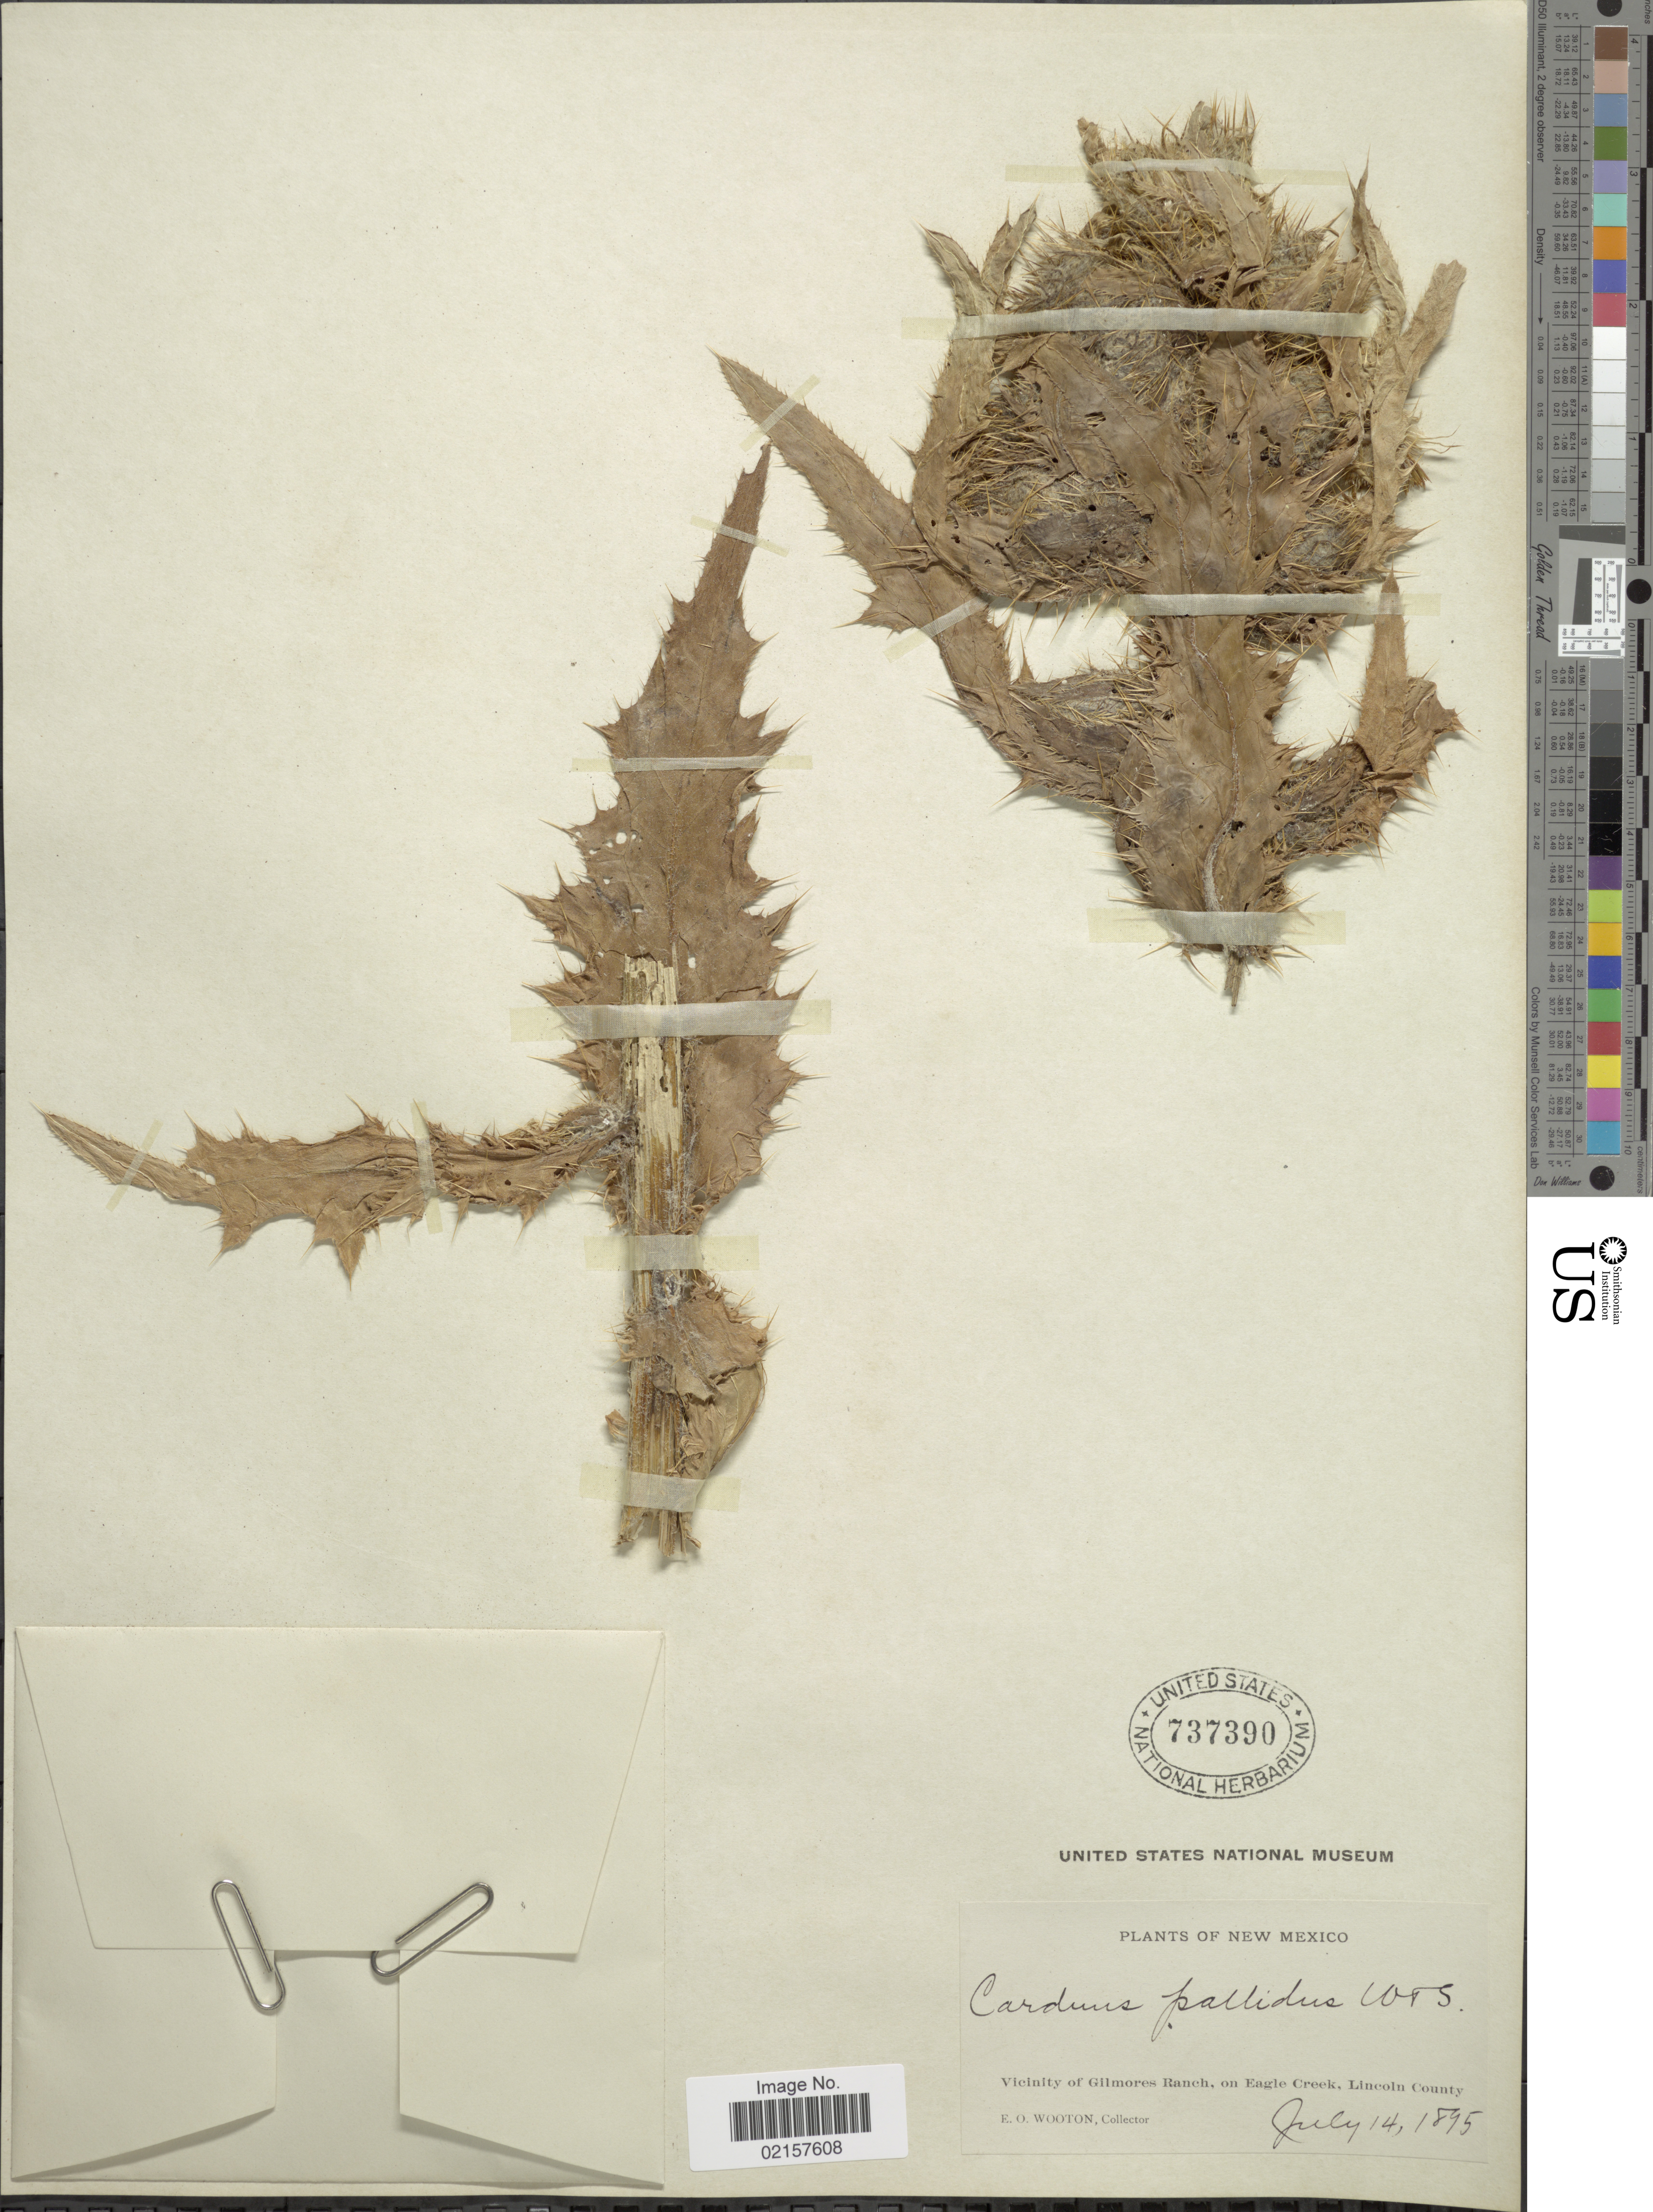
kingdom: Plantae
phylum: Tracheophyta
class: Magnoliopsida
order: Asterales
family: Asteraceae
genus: Cirsium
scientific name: Cirsium parryi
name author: (A. Gray) Petr.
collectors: E. O. Wooton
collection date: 1895-07-14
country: United States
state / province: New Mexico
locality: Vicinity of Gilmores Ranch, on Eagle Creek, Lincoln County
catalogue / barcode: US 737390